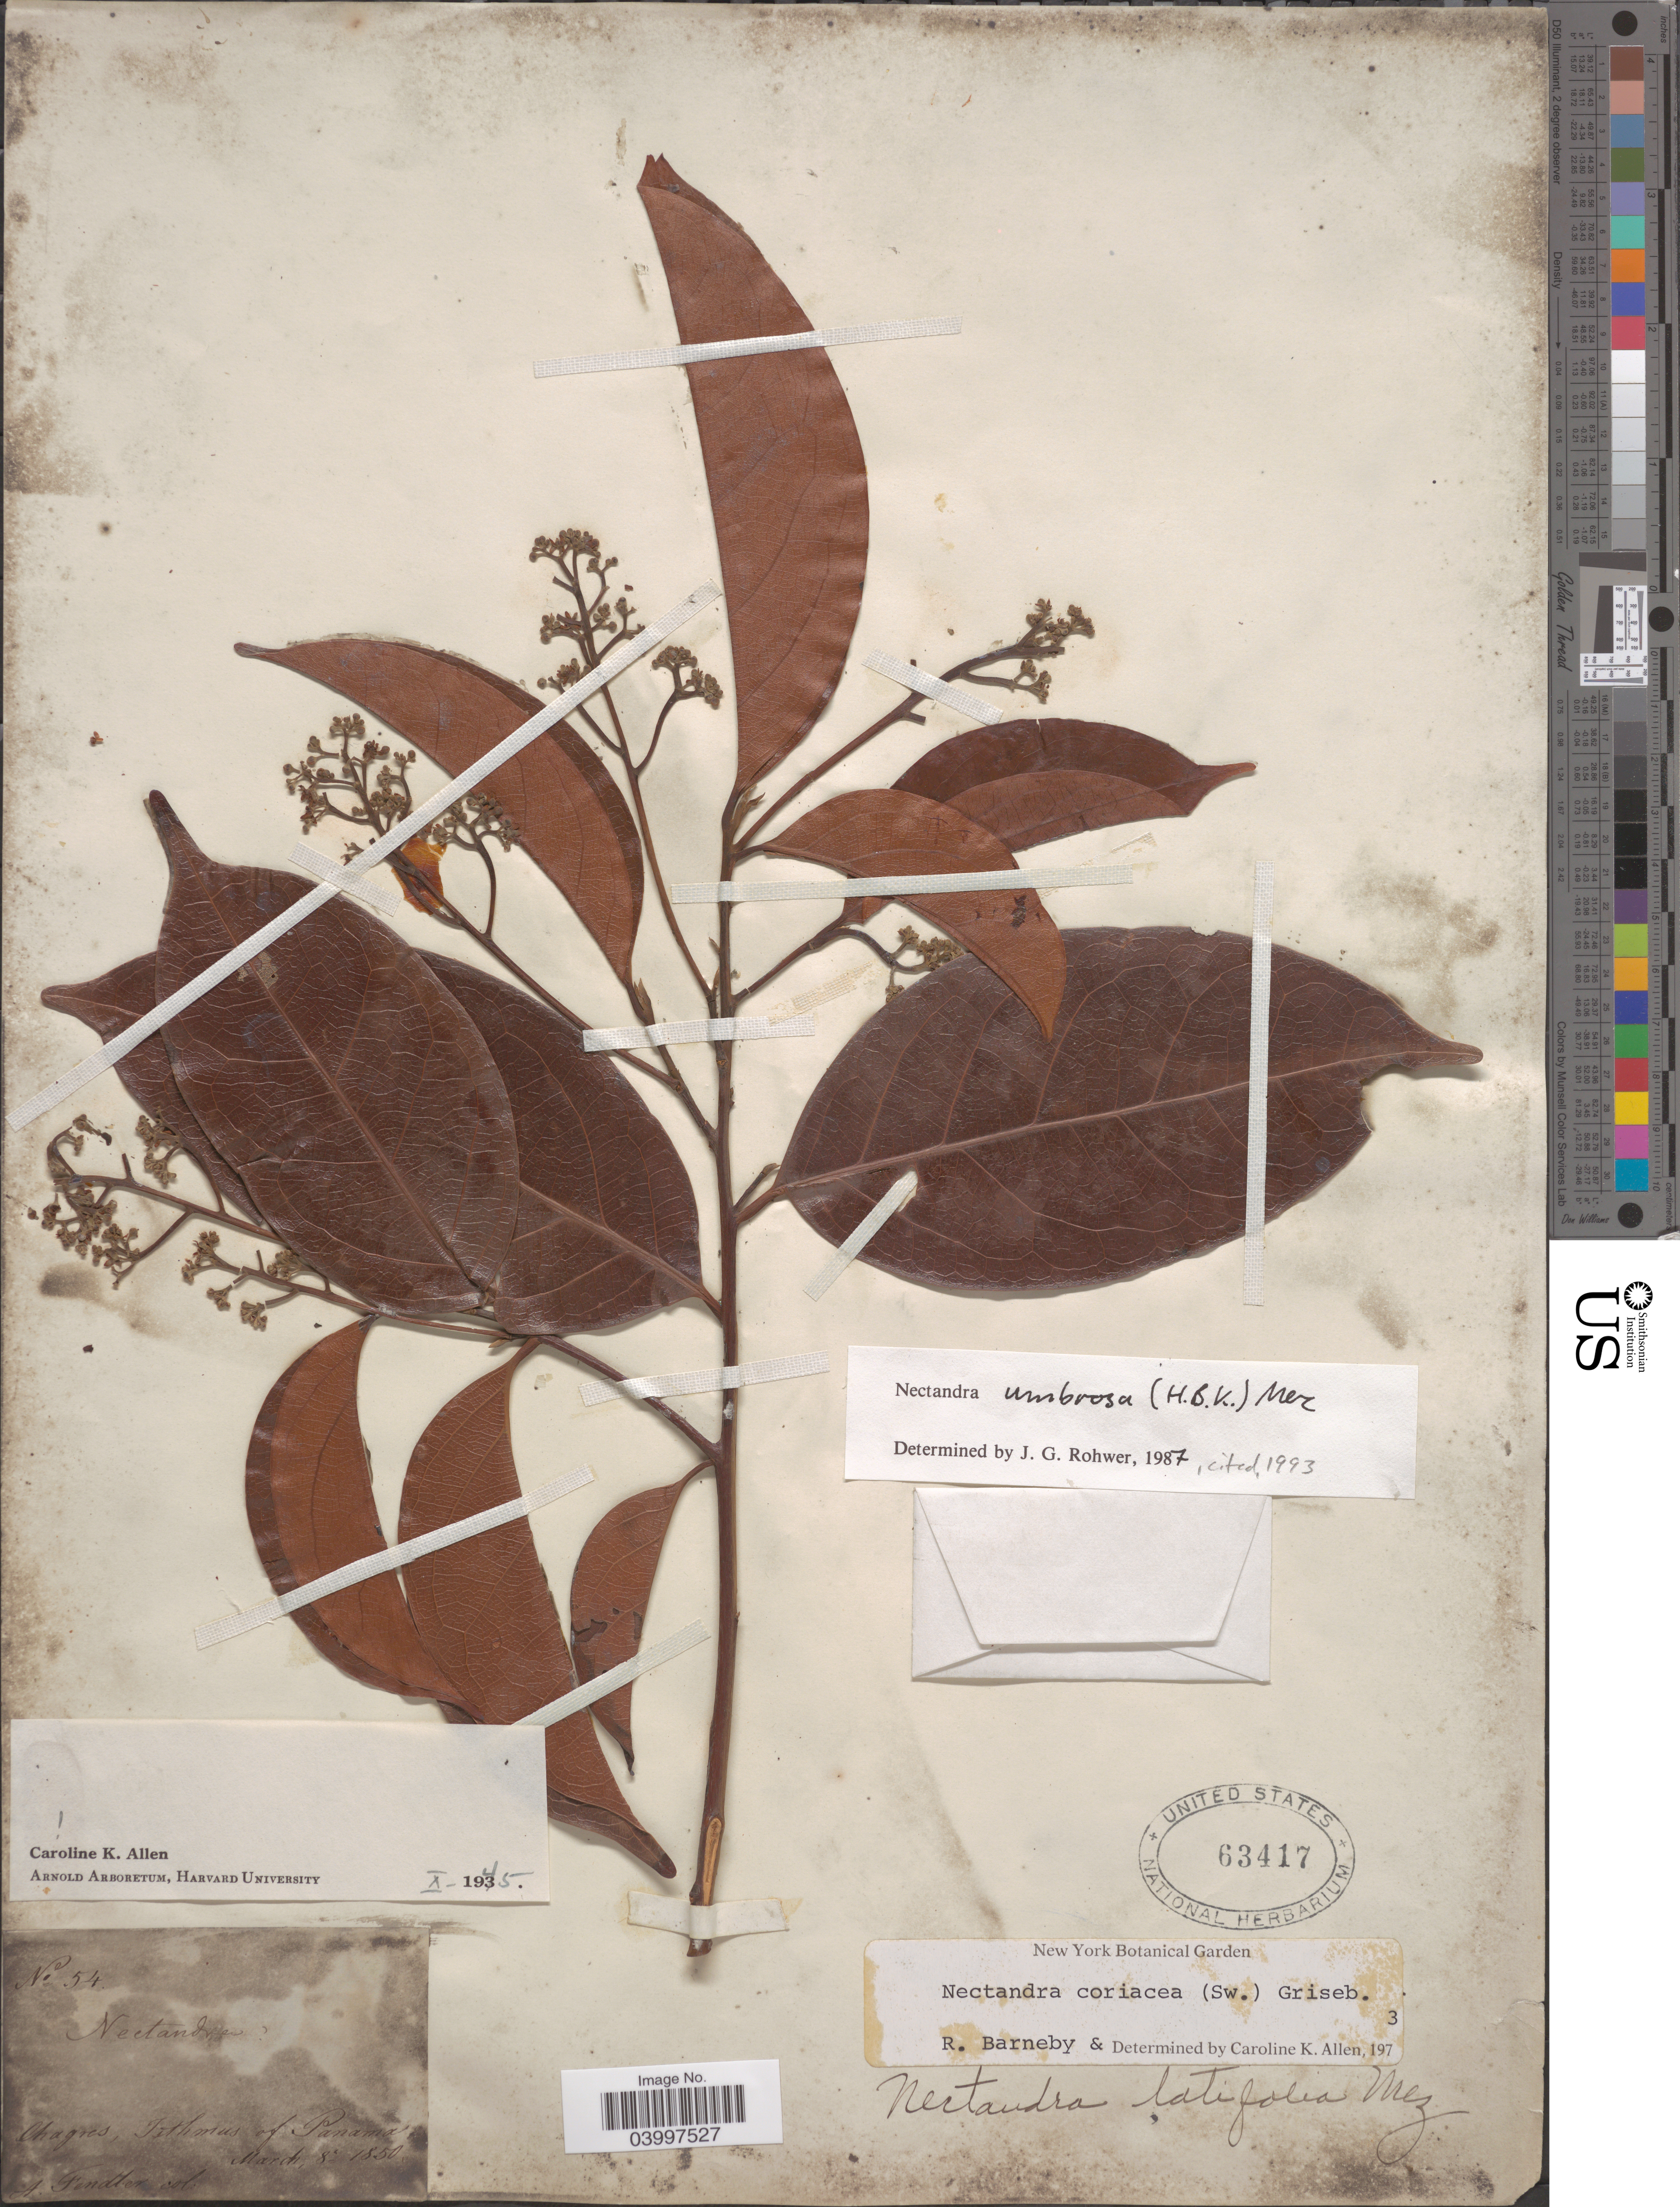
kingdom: Plantae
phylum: Tracheophyta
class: Magnoliopsida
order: Laurales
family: Lauraceae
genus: Nectandra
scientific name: Nectandra umbrosa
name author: (Kunth) Mez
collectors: A. Fendler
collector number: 54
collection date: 1850-03-08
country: Panama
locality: Chagres, Isthmus of Panama.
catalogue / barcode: US 63417